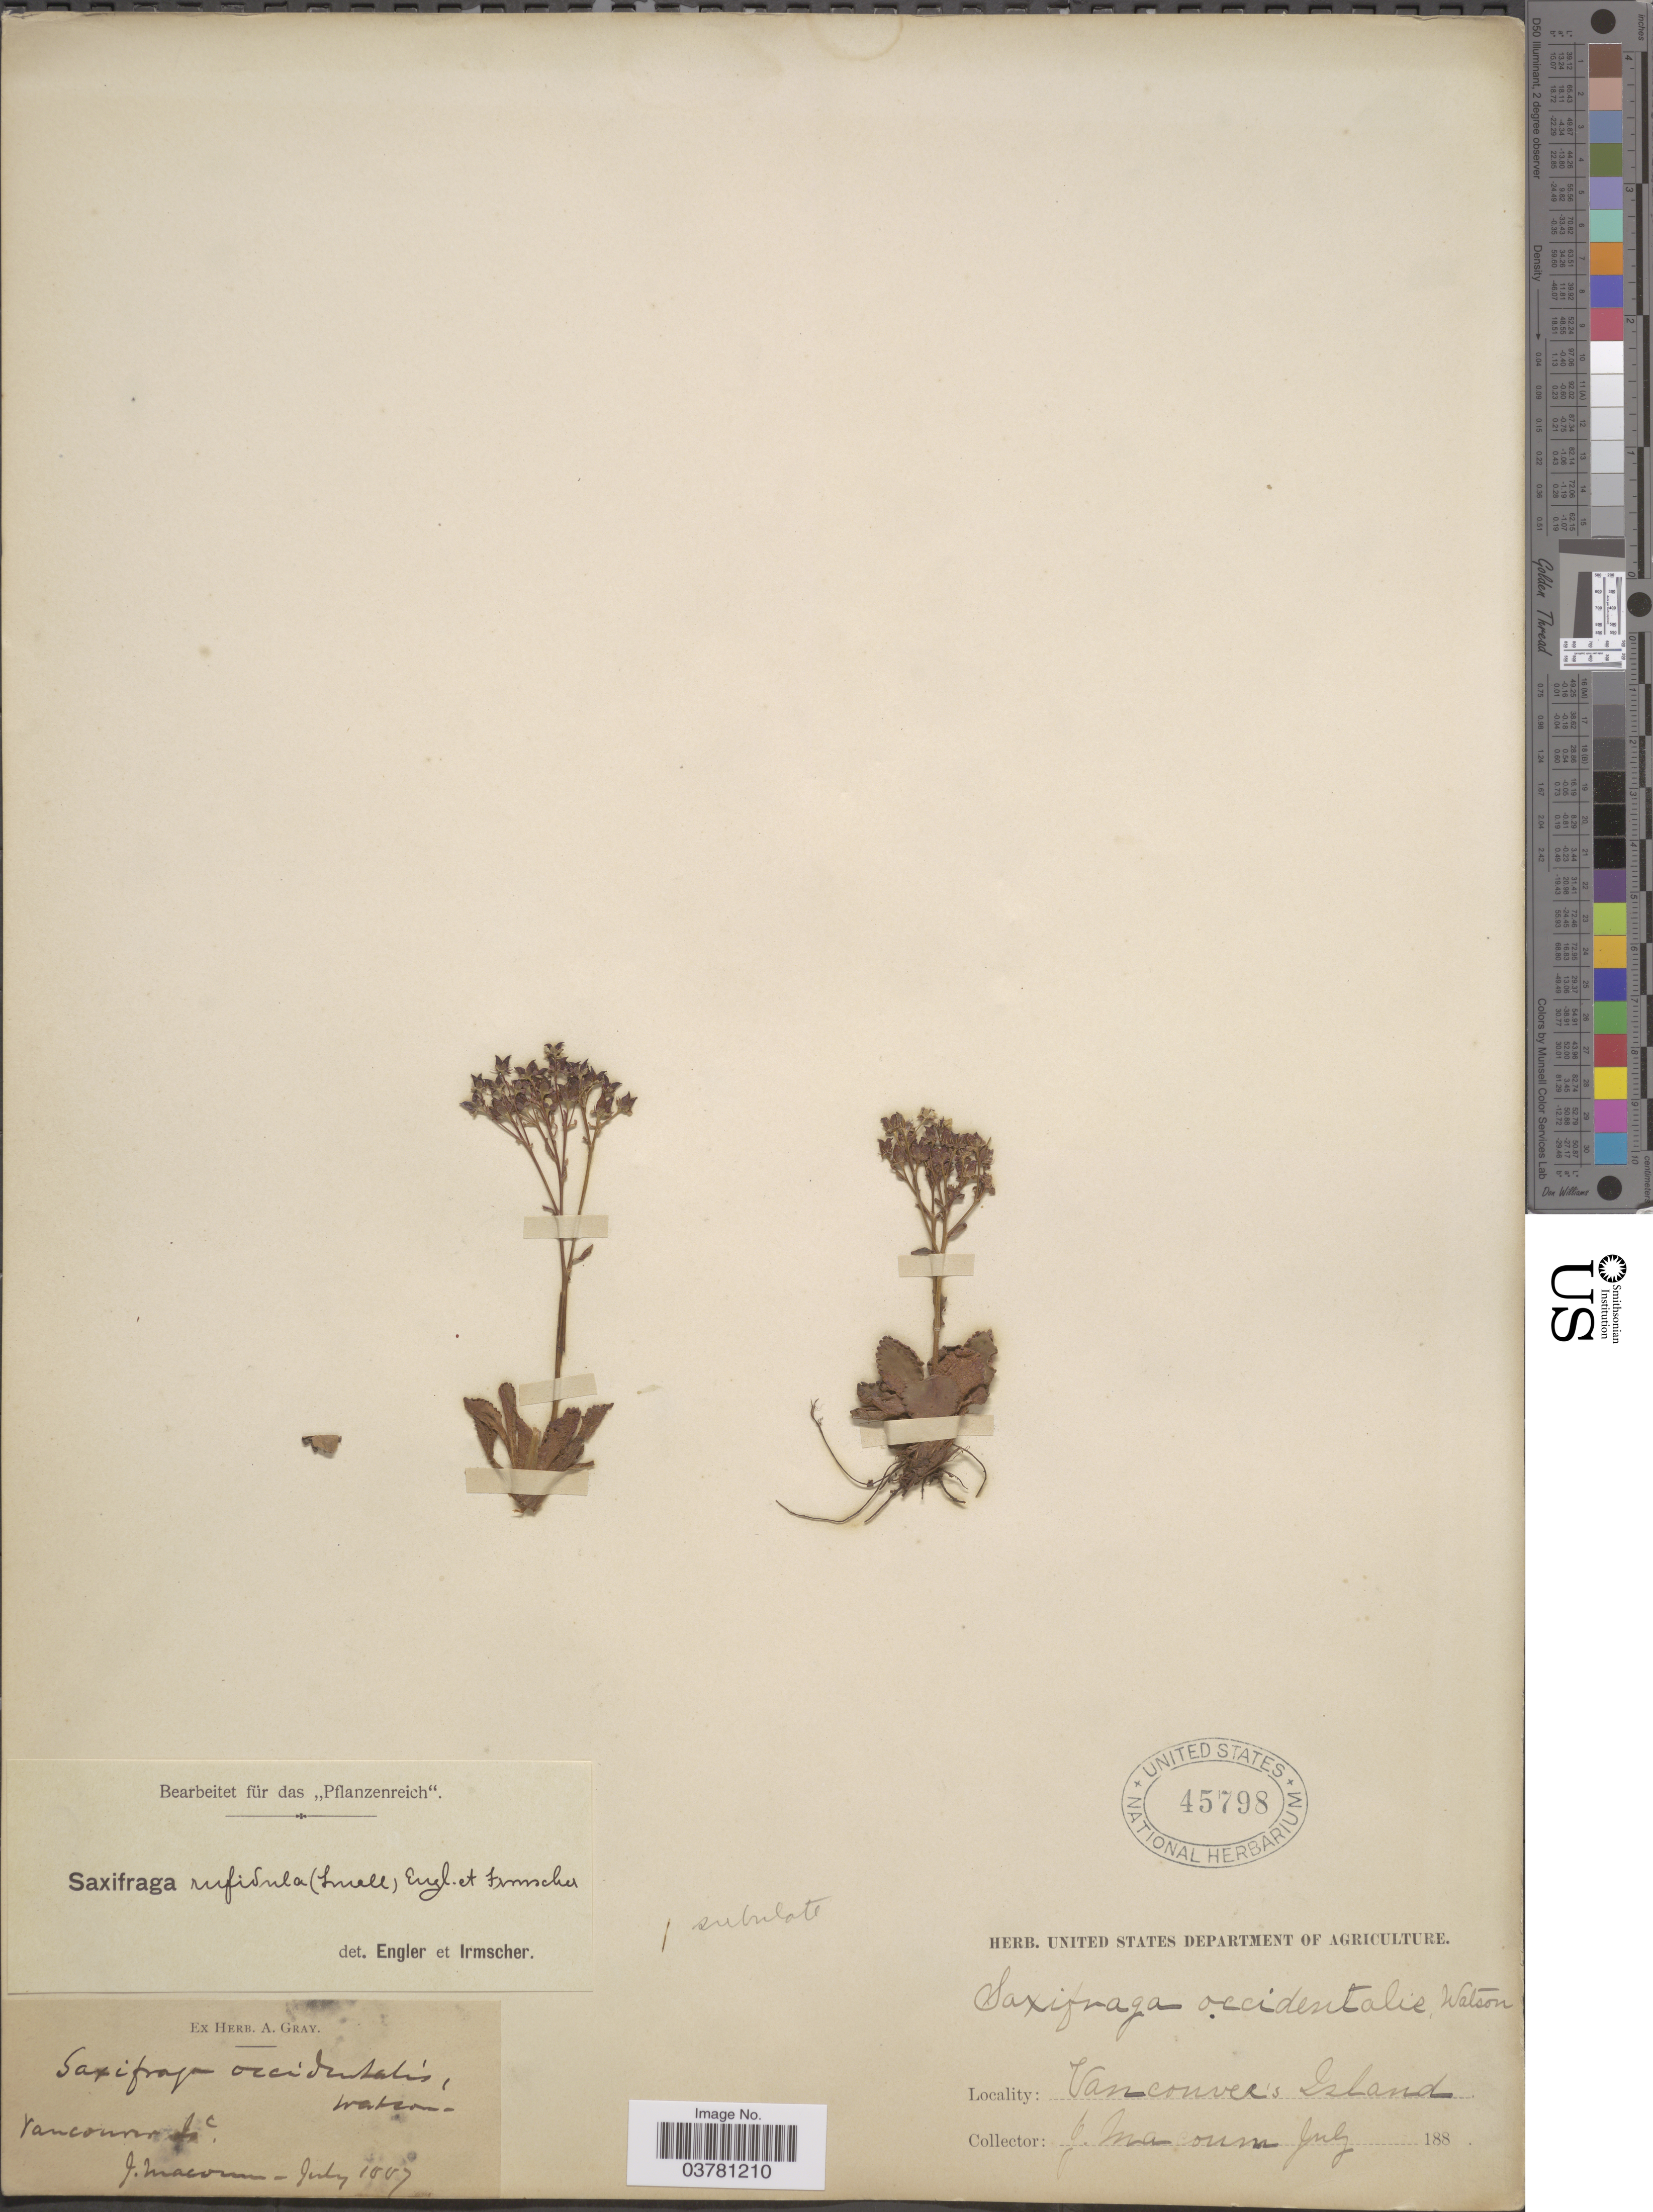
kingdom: Plantae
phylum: Tracheophyta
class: Magnoliopsida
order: Saxifragales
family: Saxifragaceae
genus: Micranthes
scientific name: Micranthes rufidula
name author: Small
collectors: J. Macoun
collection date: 1907-07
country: Canada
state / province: British Columbia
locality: Vancouver Island.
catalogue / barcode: US 45798